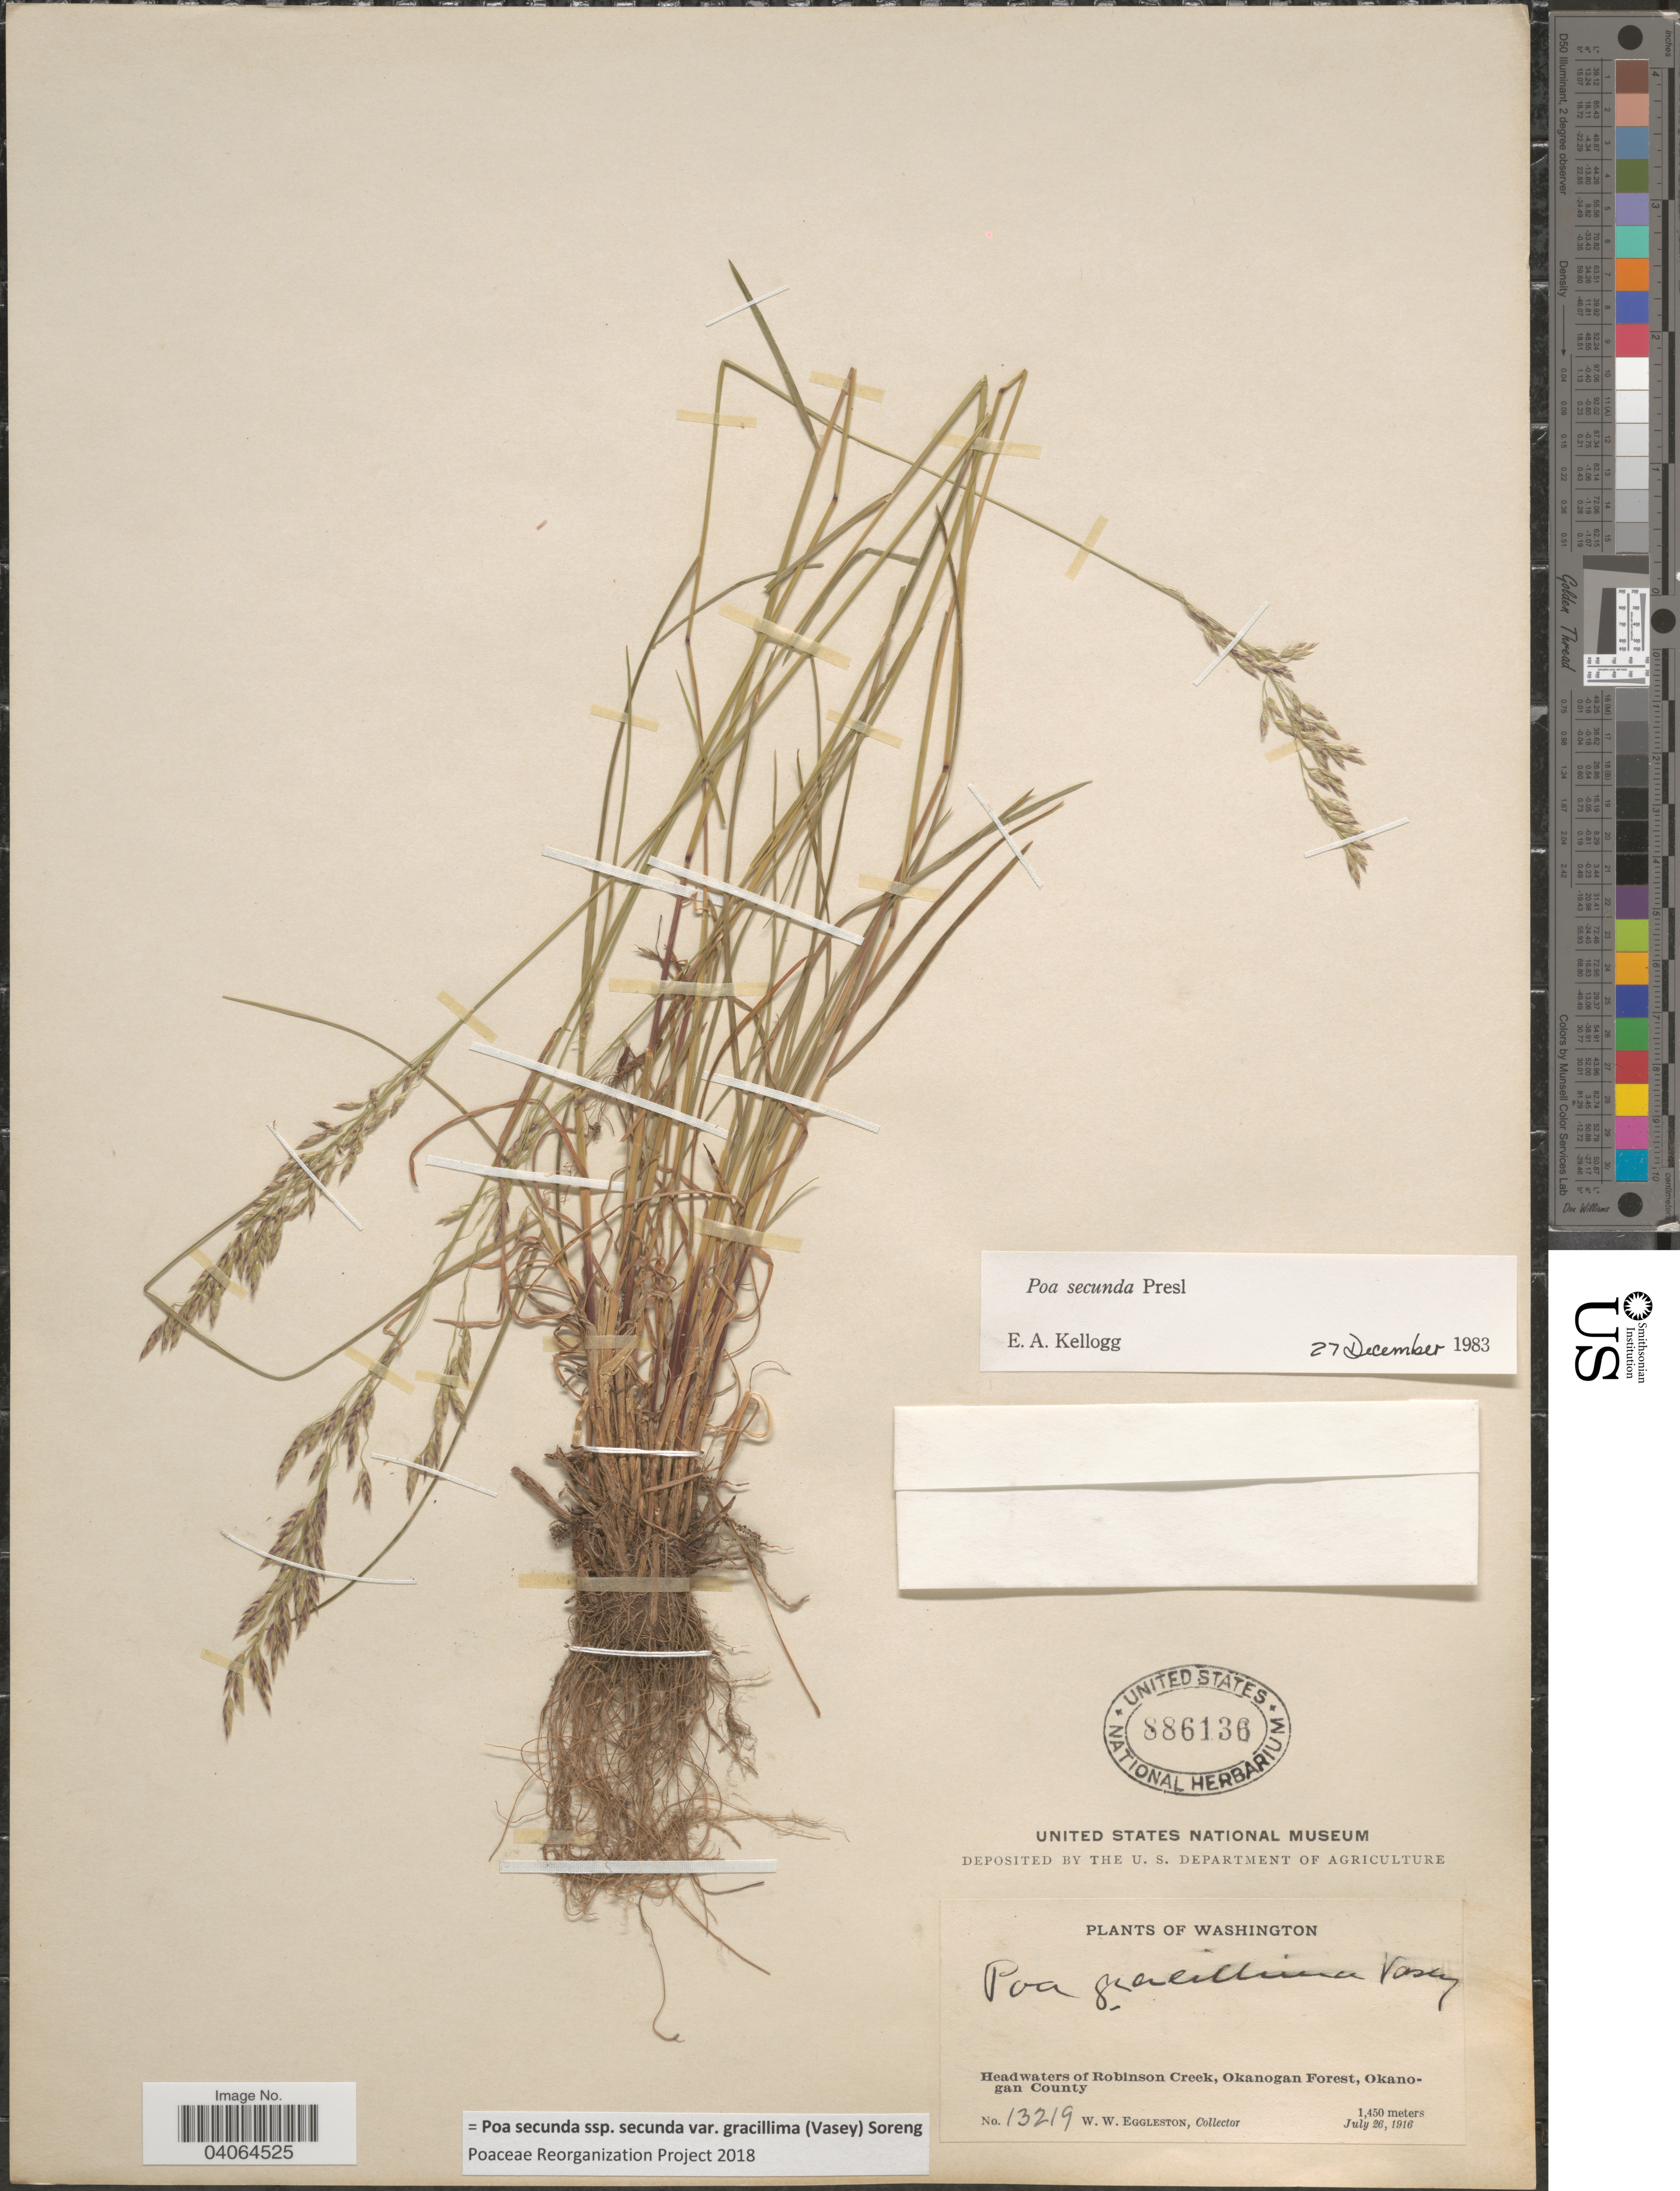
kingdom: Plantae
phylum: Tracheophyta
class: Liliopsida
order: Poales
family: Poaceae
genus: Poa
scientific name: Poa secunda subsp. secunda var. gracillima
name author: (Vasey) Soreng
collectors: W. W. Eggleston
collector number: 13219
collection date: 1916-07-26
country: United States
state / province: Washington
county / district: Okanogan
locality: Headwaters of Robinson Creek, Okanogan Forest, Okanogan County.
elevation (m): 1450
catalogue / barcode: US 886136